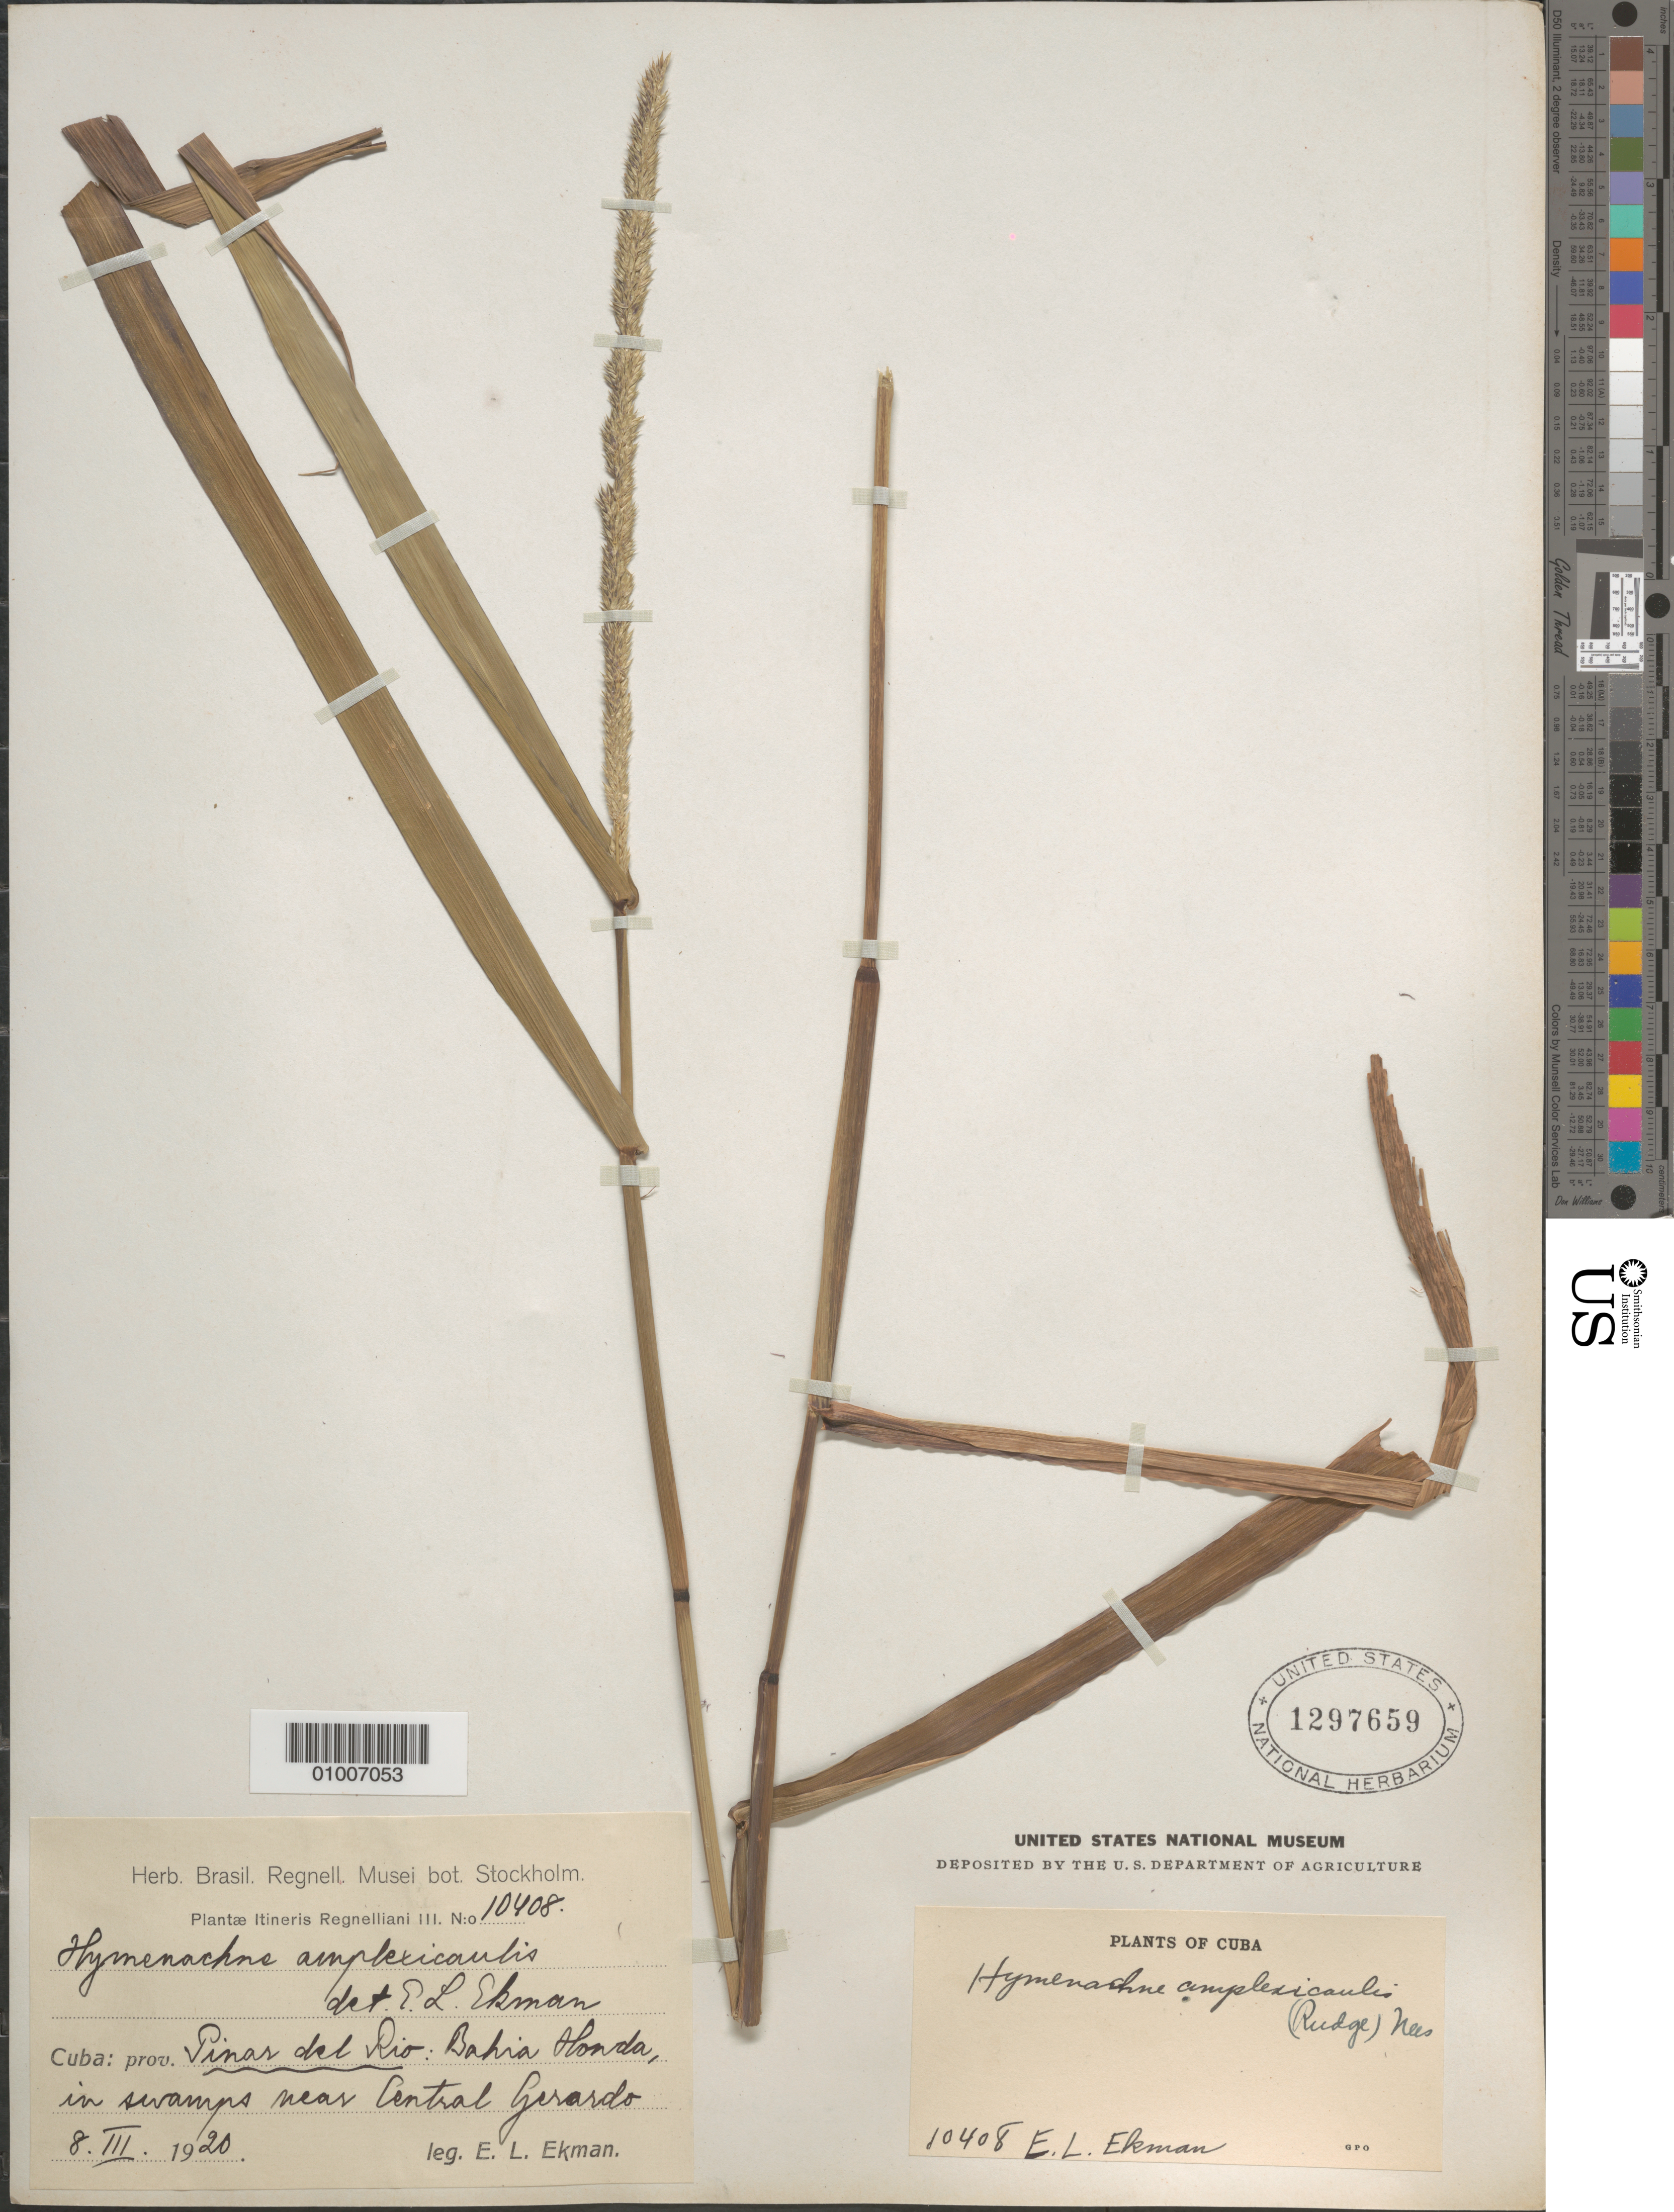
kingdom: Plantae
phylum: Tracheophyta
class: Liliopsida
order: Poales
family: Poaceae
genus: Hymenachne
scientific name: Hymenachne amplexicaulis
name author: (Rudge) Nees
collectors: E. L. Ekman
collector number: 10408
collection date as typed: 08 Mar 1920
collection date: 1920-03-08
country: Cuba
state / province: Pinar del Rio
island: Cuba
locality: Pinar del Rio: bahia Honda, in swamps near Central gerardo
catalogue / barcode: US 1297659